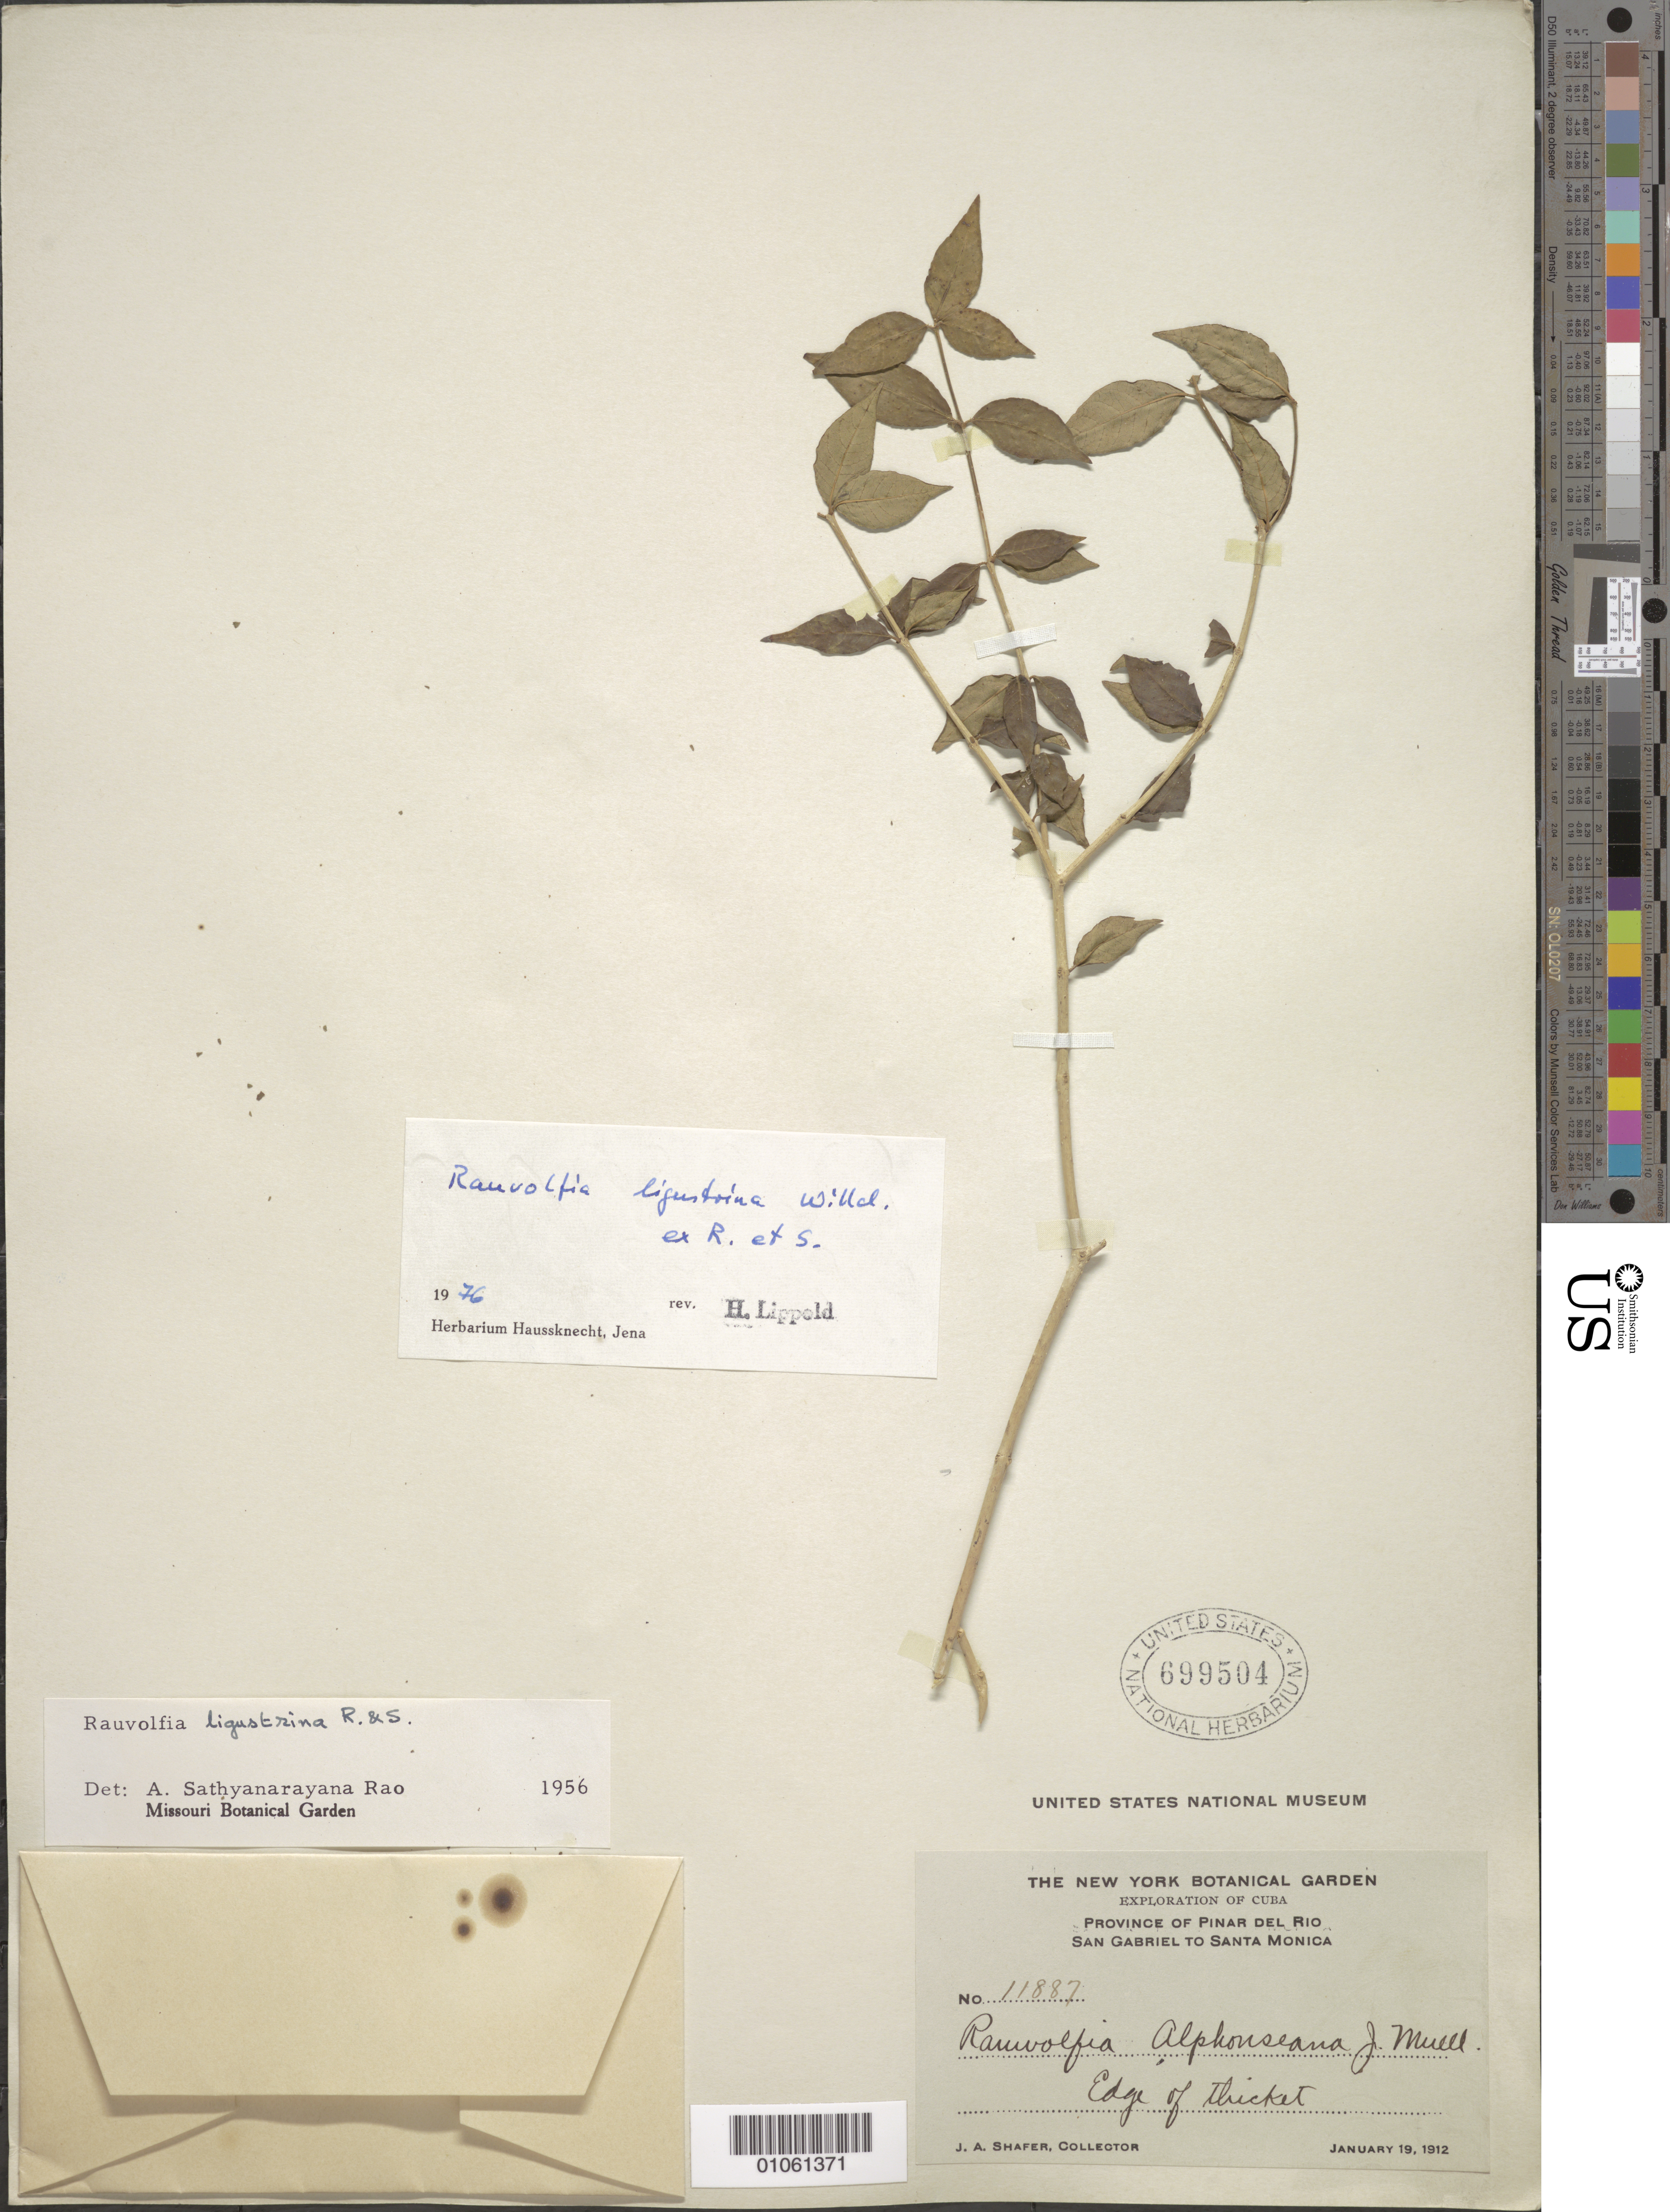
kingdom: Plantae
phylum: Tracheophyta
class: Magnoliopsida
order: Gentianales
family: Apocynaceae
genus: Rauvolfia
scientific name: Rauvolfia ligustrina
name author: Willd. ex Roem. & Schult.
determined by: Lippold, Hans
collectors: J. A. Shafer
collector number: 11887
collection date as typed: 19 Jan 1912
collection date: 1912-01-19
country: Cuba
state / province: Pinar del Río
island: Cuba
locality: San Gabriel to Santa Monica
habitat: Edge of thicket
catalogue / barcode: US 699504